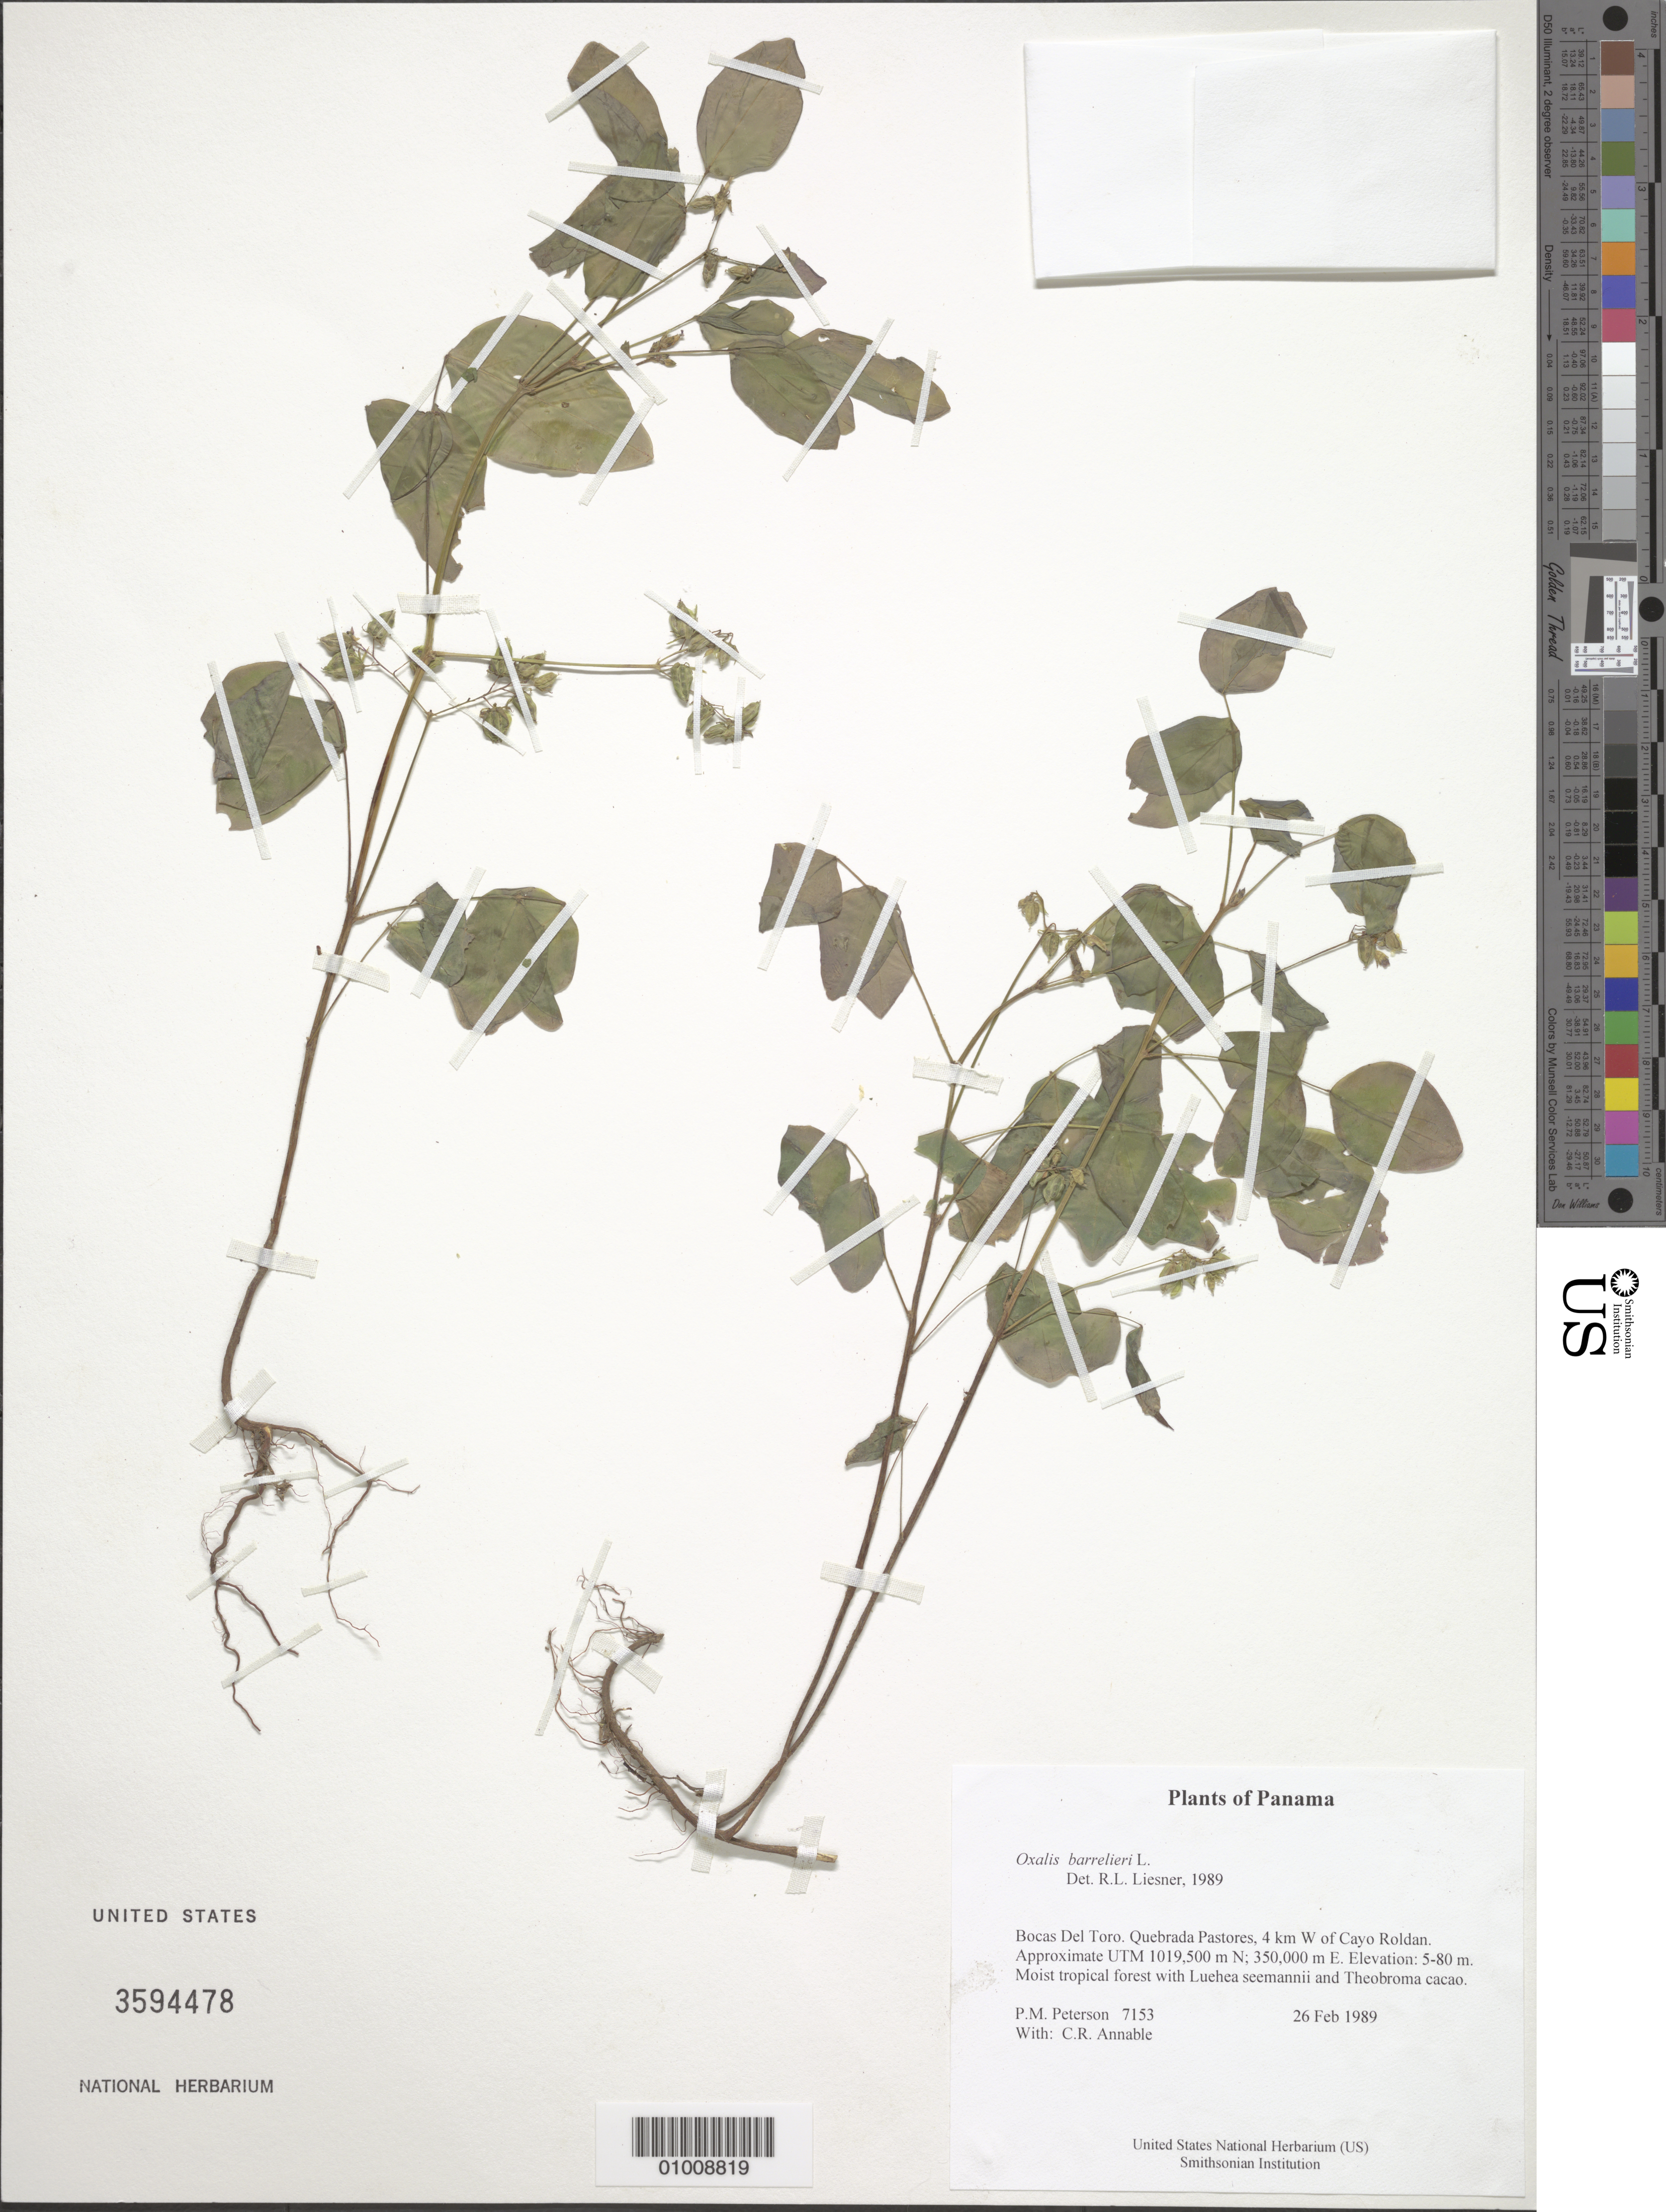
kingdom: Plantae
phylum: Tracheophyta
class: Magnoliopsida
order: Oxalidales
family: Oxalidaceae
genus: Oxalis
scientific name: Oxalis barrelieri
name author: L.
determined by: Liesner, R. L.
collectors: P. M. Peterson & C. R. Annable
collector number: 07153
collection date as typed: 26 Feb 1989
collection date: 1989-02-26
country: Panama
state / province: Bocas del Toro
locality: Quebrada Pastores, 4 km W of Cayo Roldan. Approximate UTM 1019,500 m N; 350,000 m E.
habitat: Moist tropical forest with Luehea seemannii and Theobroma cacao.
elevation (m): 5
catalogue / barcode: US 3594478